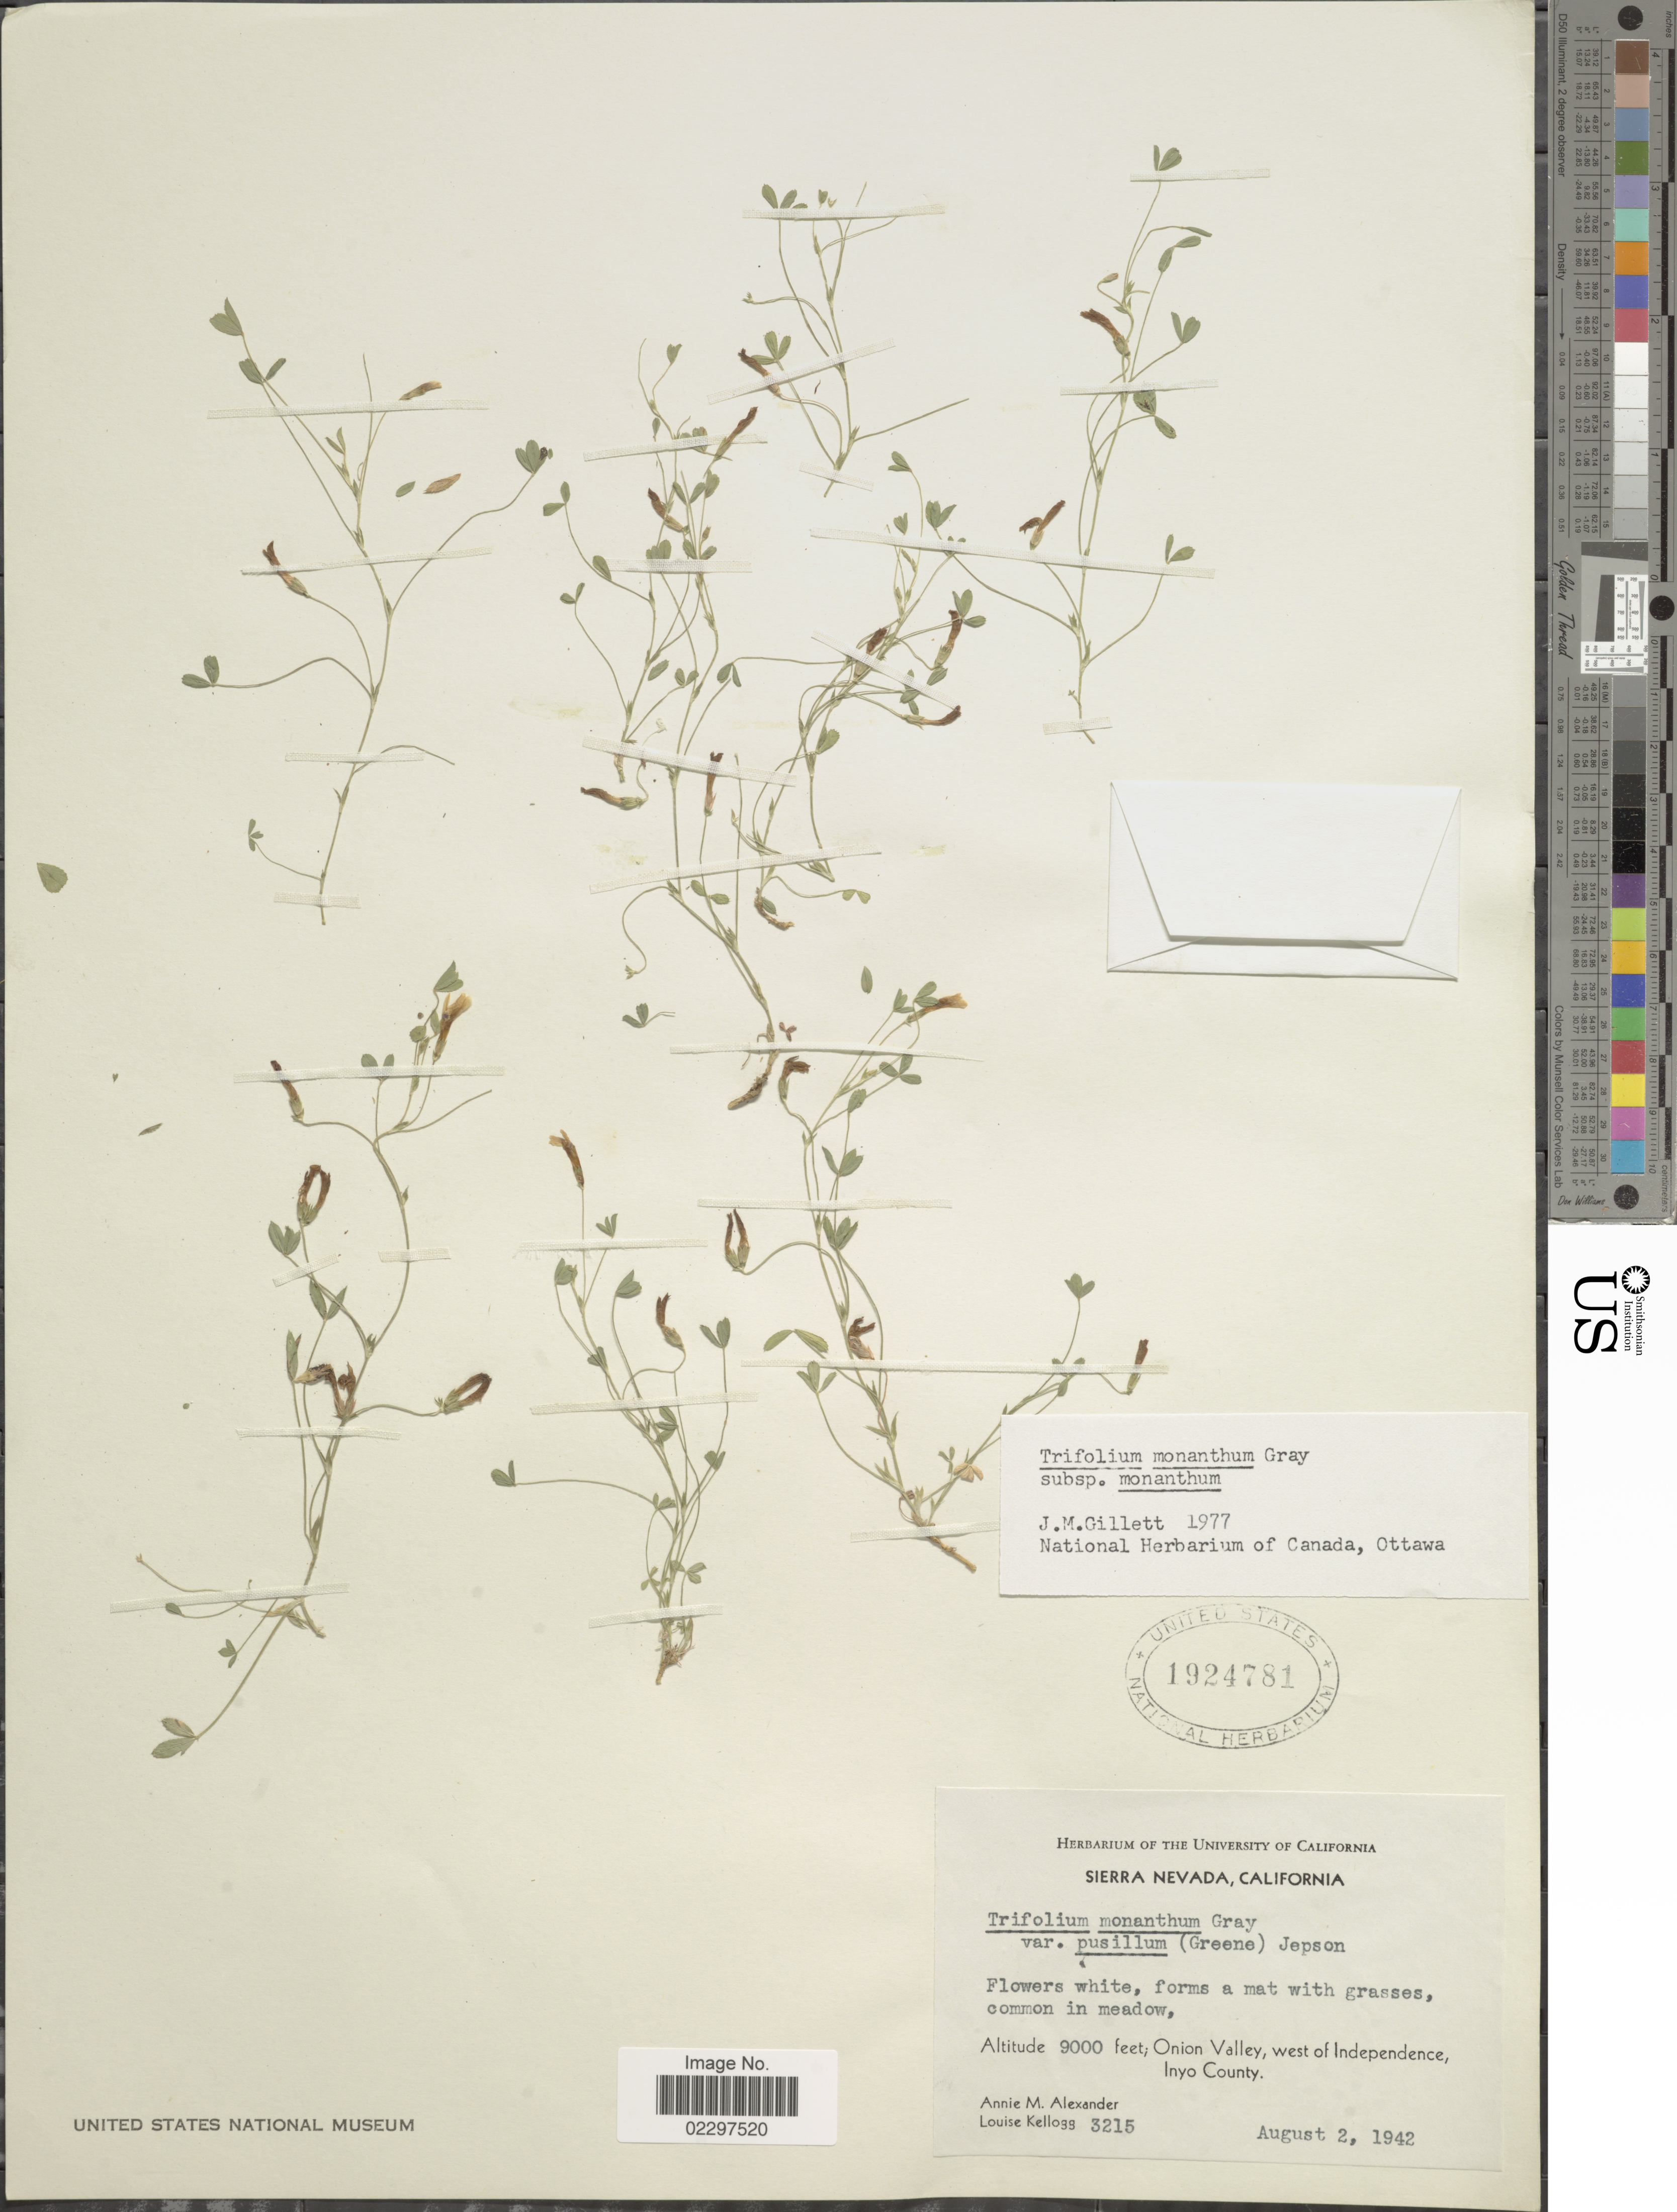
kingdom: Plantae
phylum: Tracheophyta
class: Magnoliopsida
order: Fabales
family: Fabaceae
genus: Trifolium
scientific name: Trifolium monanthum subsp. monanthum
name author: A. Gray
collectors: A. M. Alexander & L. Kellogg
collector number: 3215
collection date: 1942-08-02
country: United States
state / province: California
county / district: Inyo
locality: Sierra Nevada. Onion Valley, west of Independence, Inyo County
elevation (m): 2743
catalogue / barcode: US 1924781